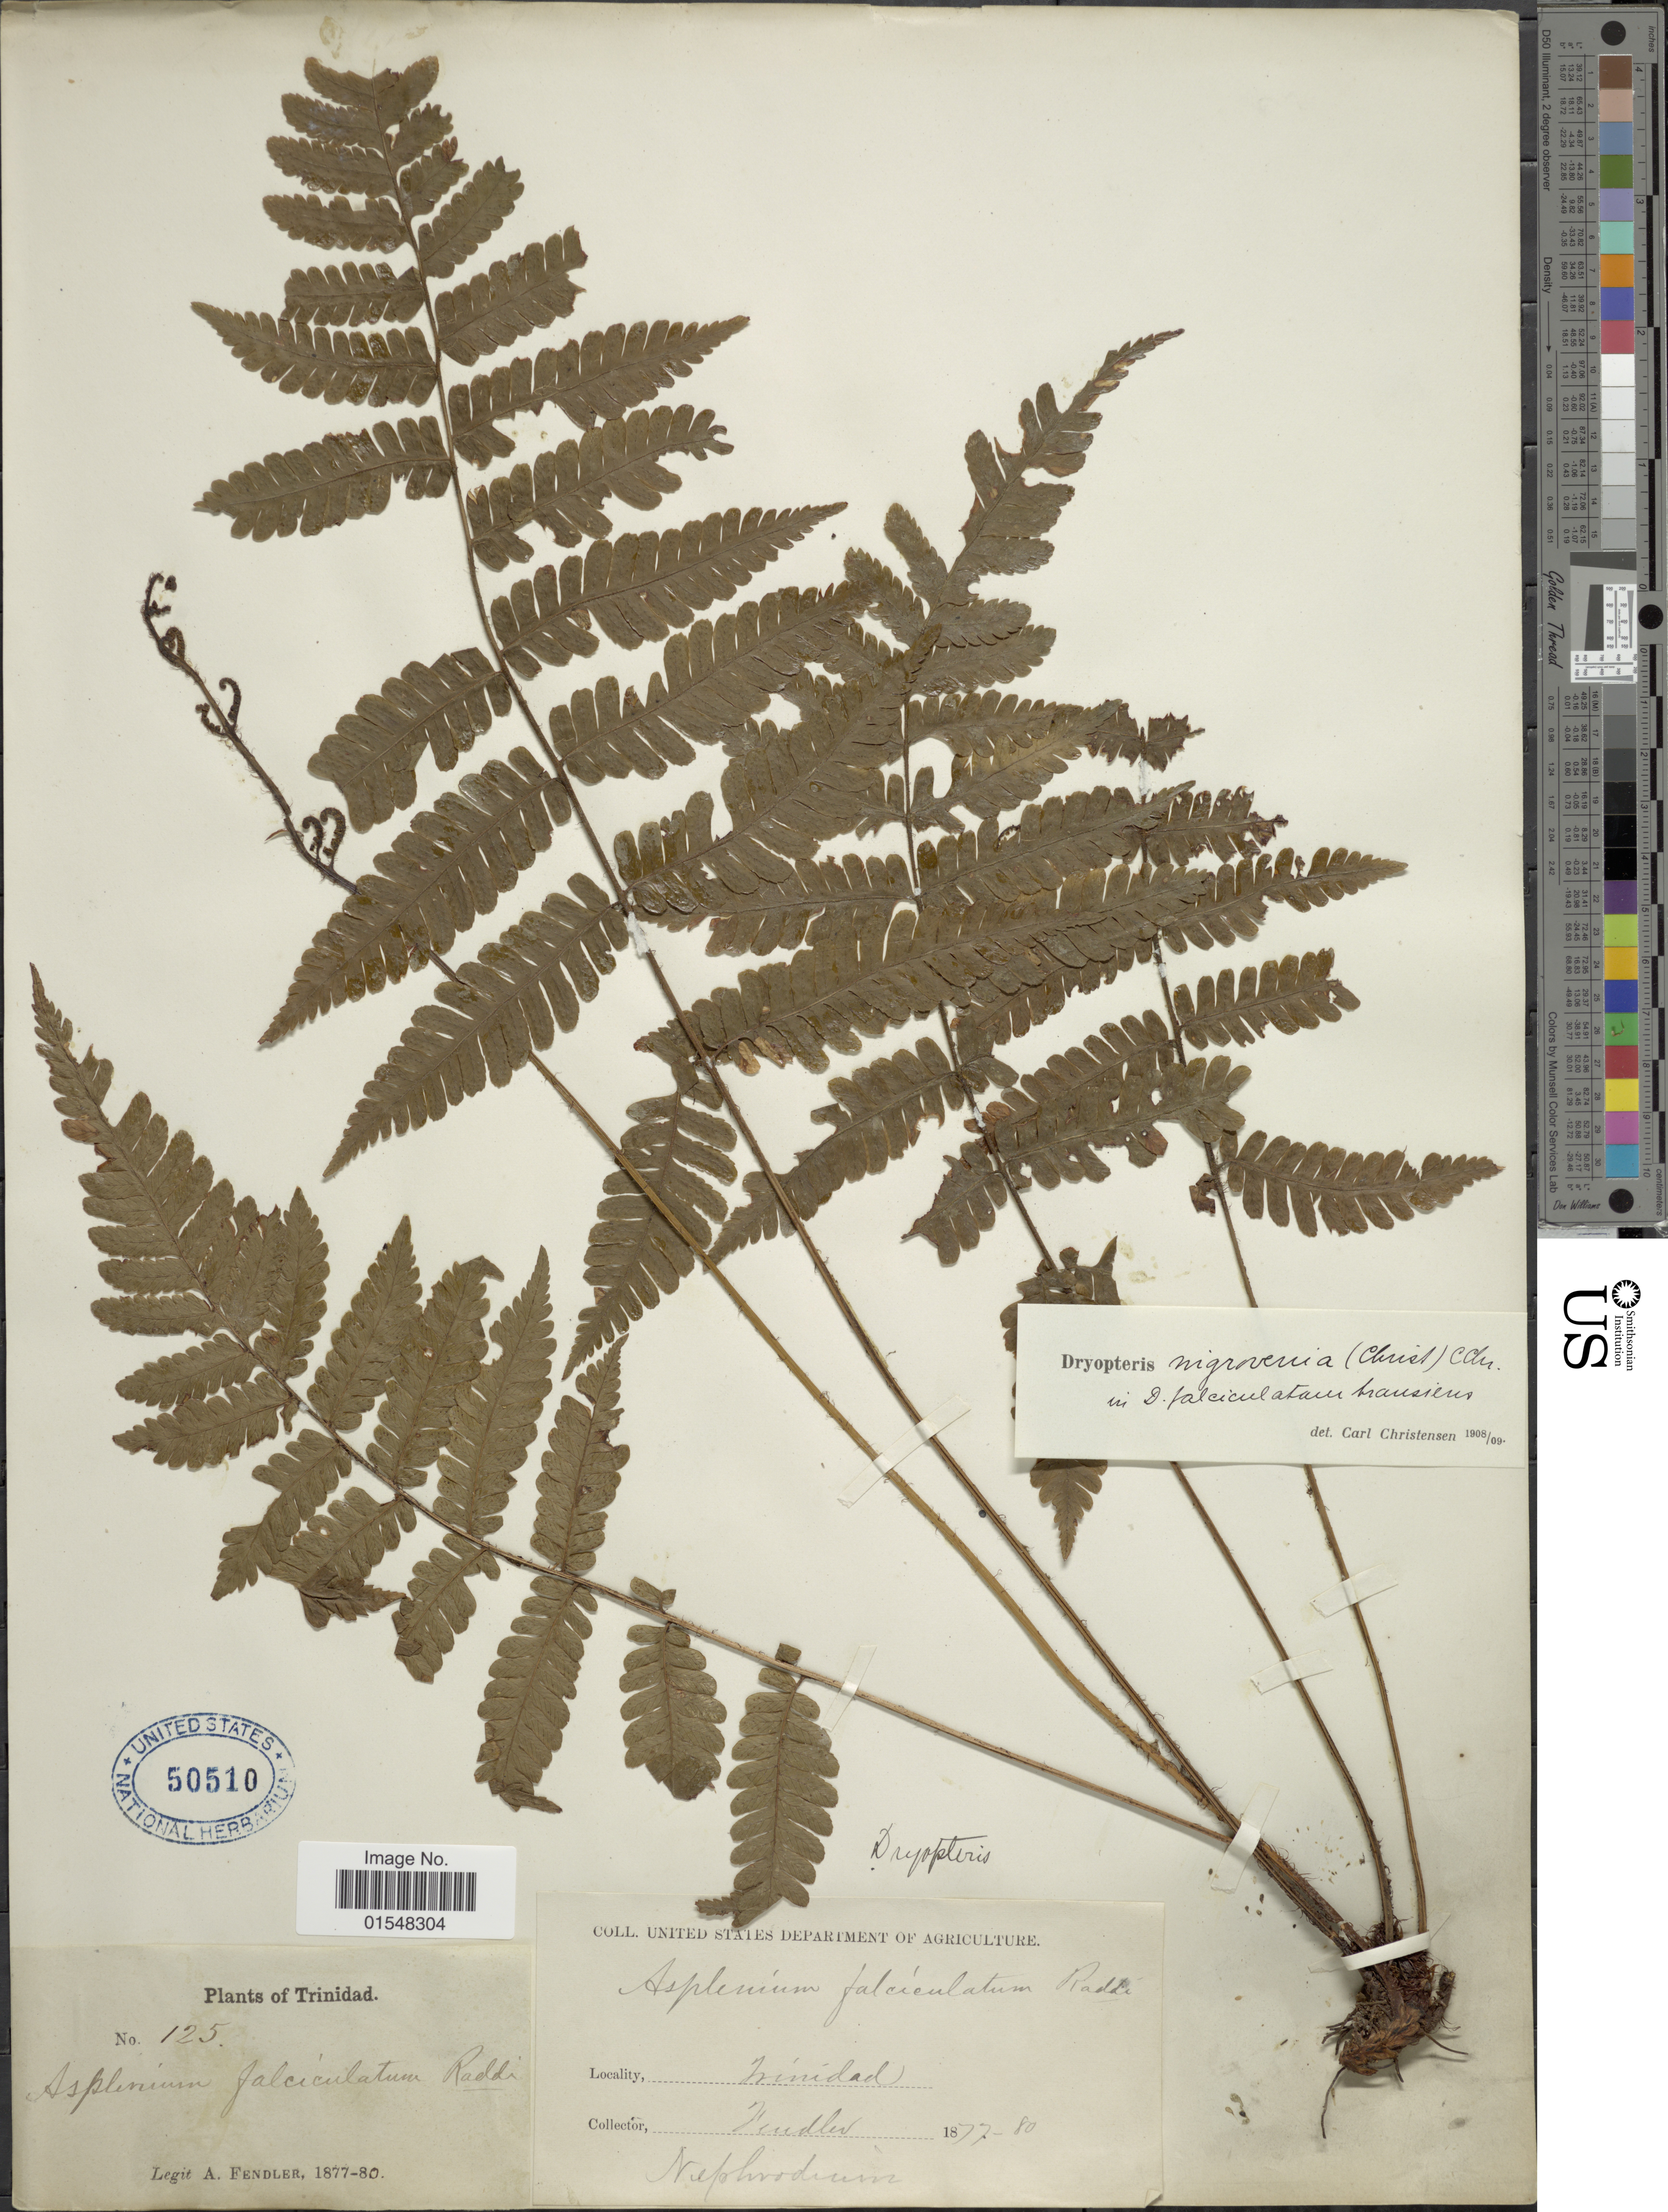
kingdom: Plantae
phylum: Tracheophyta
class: Polypodiopsida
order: Polypodiales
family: Dryopteridaceae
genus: Ctenitis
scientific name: Ctenitis nigrovenia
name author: (Christ) Copel.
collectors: A. Fendler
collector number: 125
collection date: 1877/1880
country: Trinidad and Tobago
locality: Trinidad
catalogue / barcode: US 50510